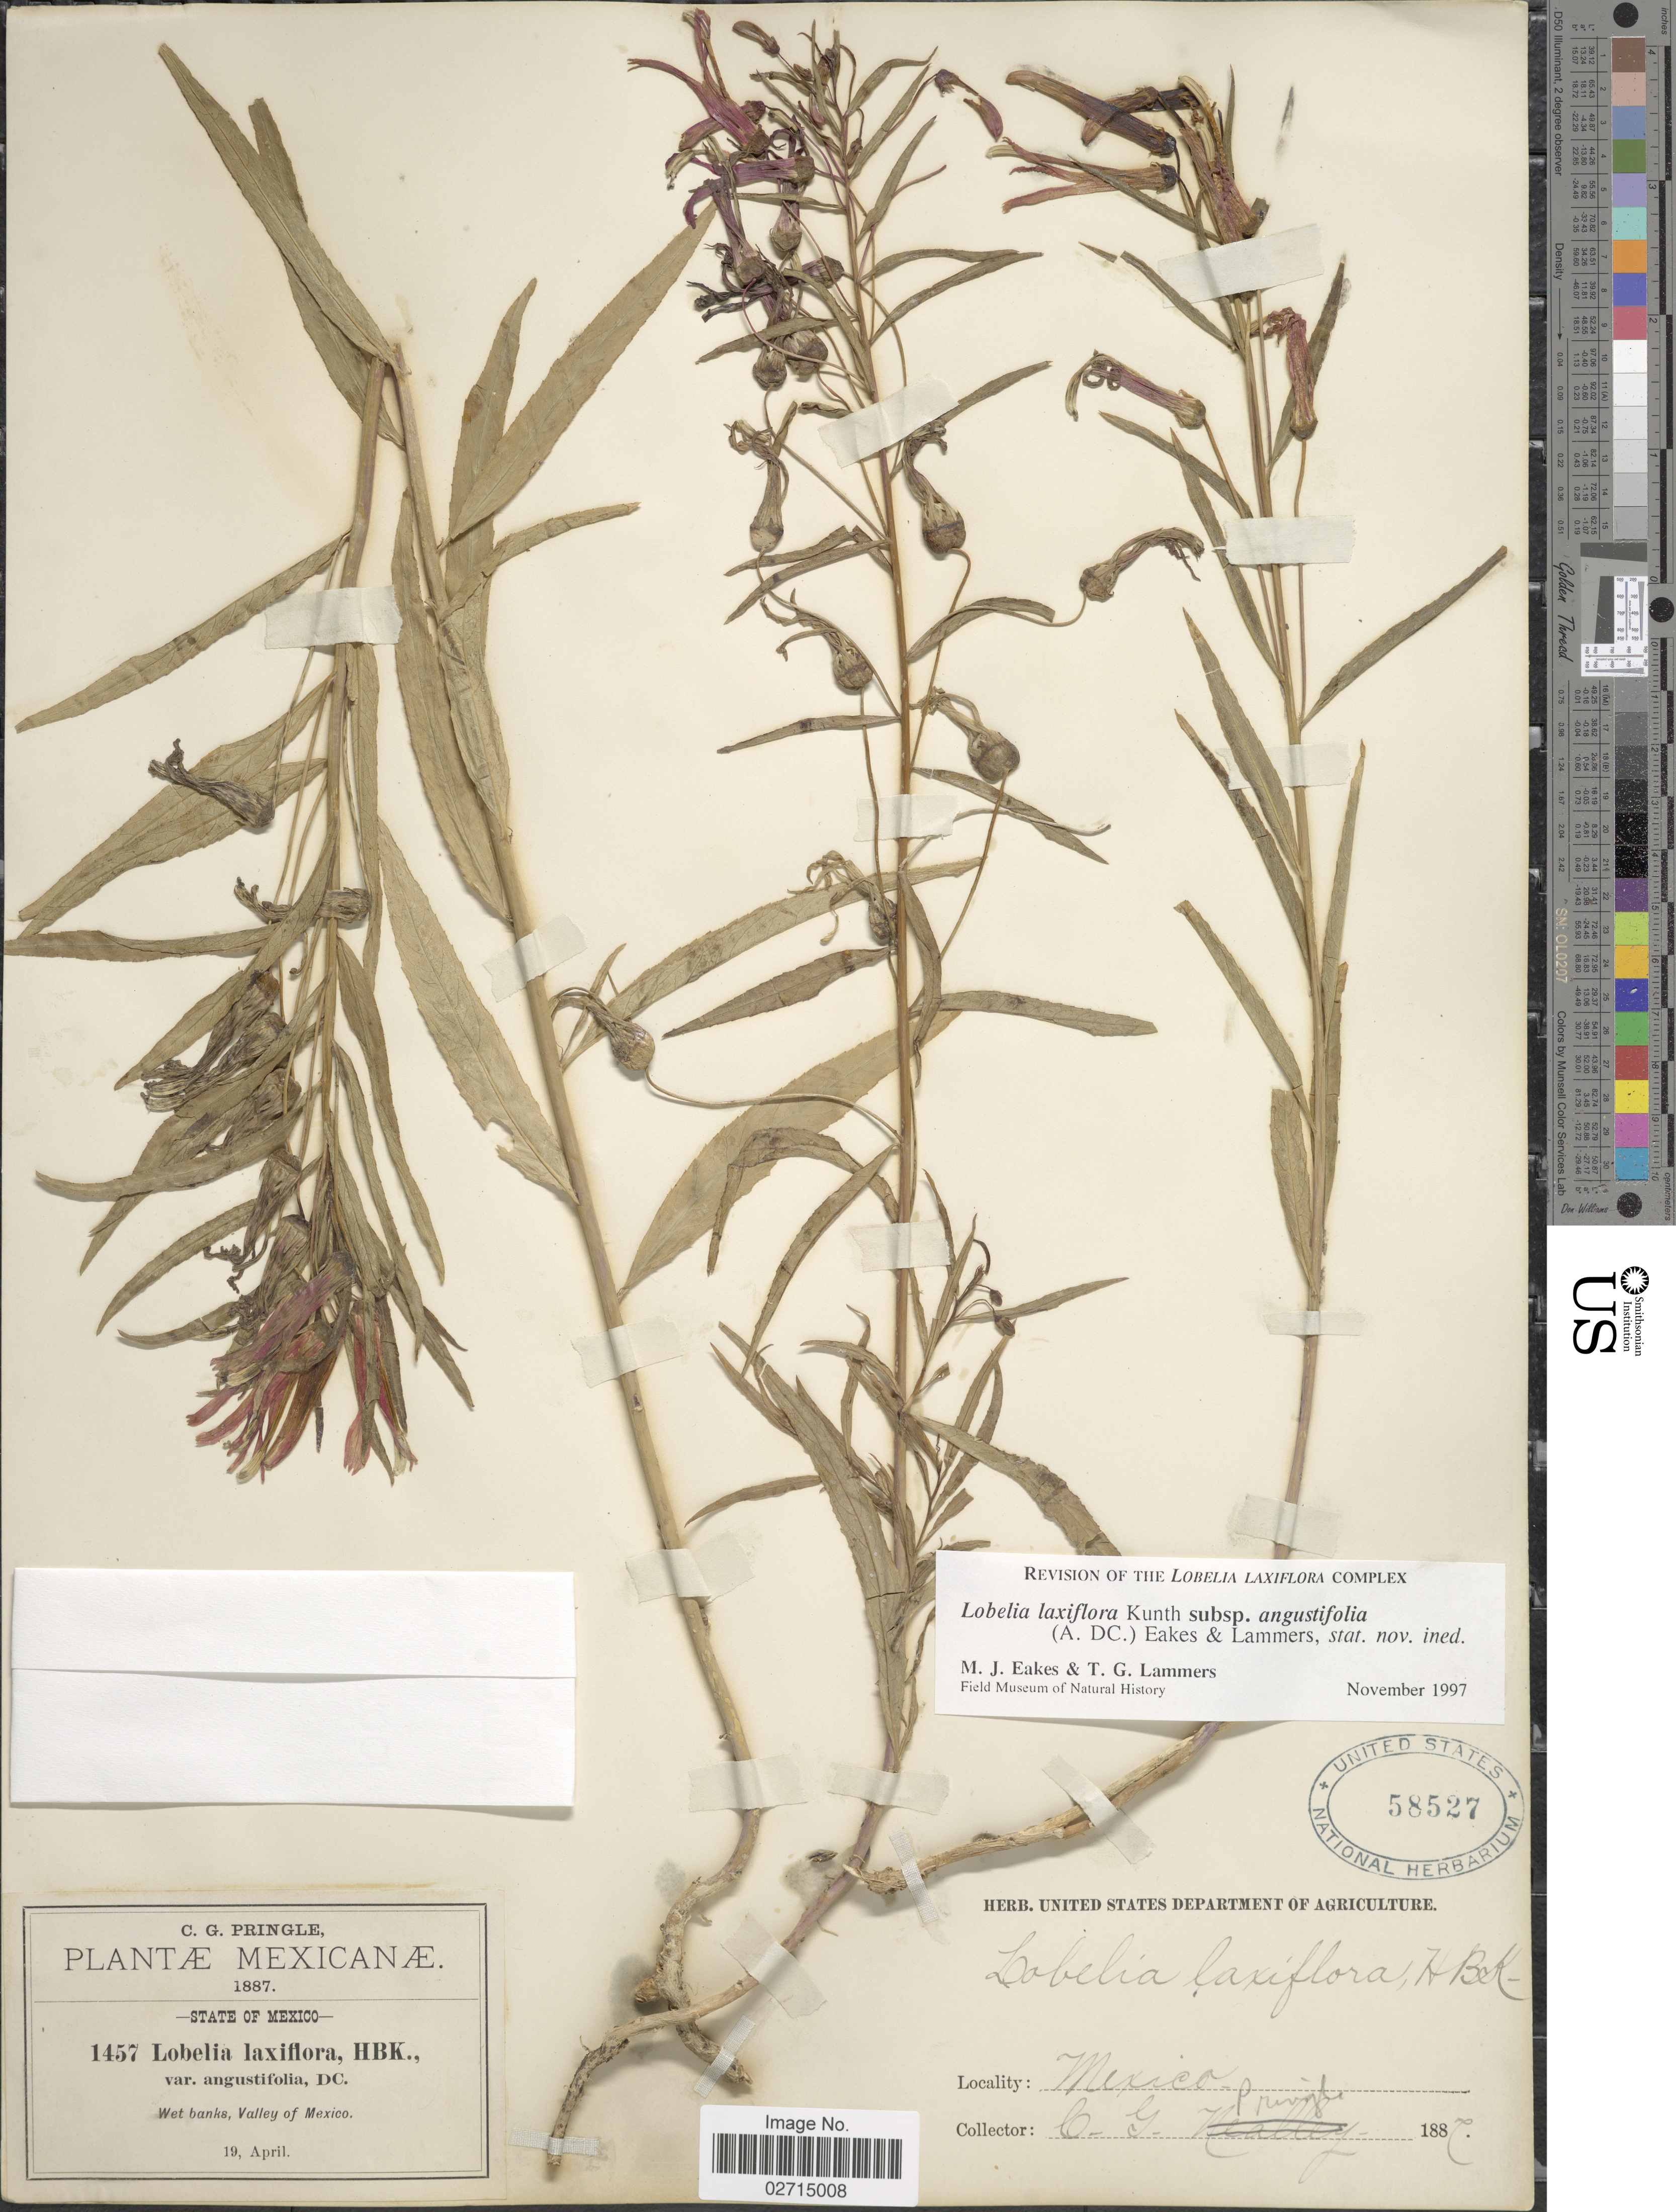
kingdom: Plantae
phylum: Tracheophyta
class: Magnoliopsida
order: Asterales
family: Campanulaceae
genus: Leptocodon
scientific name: Leptocodon laxiflora var. angustifolia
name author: A. DC.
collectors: C. G. Pringle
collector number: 1457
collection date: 1887-04-19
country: Mexico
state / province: México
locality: State of Mexico, Wet banks, Valley of Mexico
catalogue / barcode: US 58527